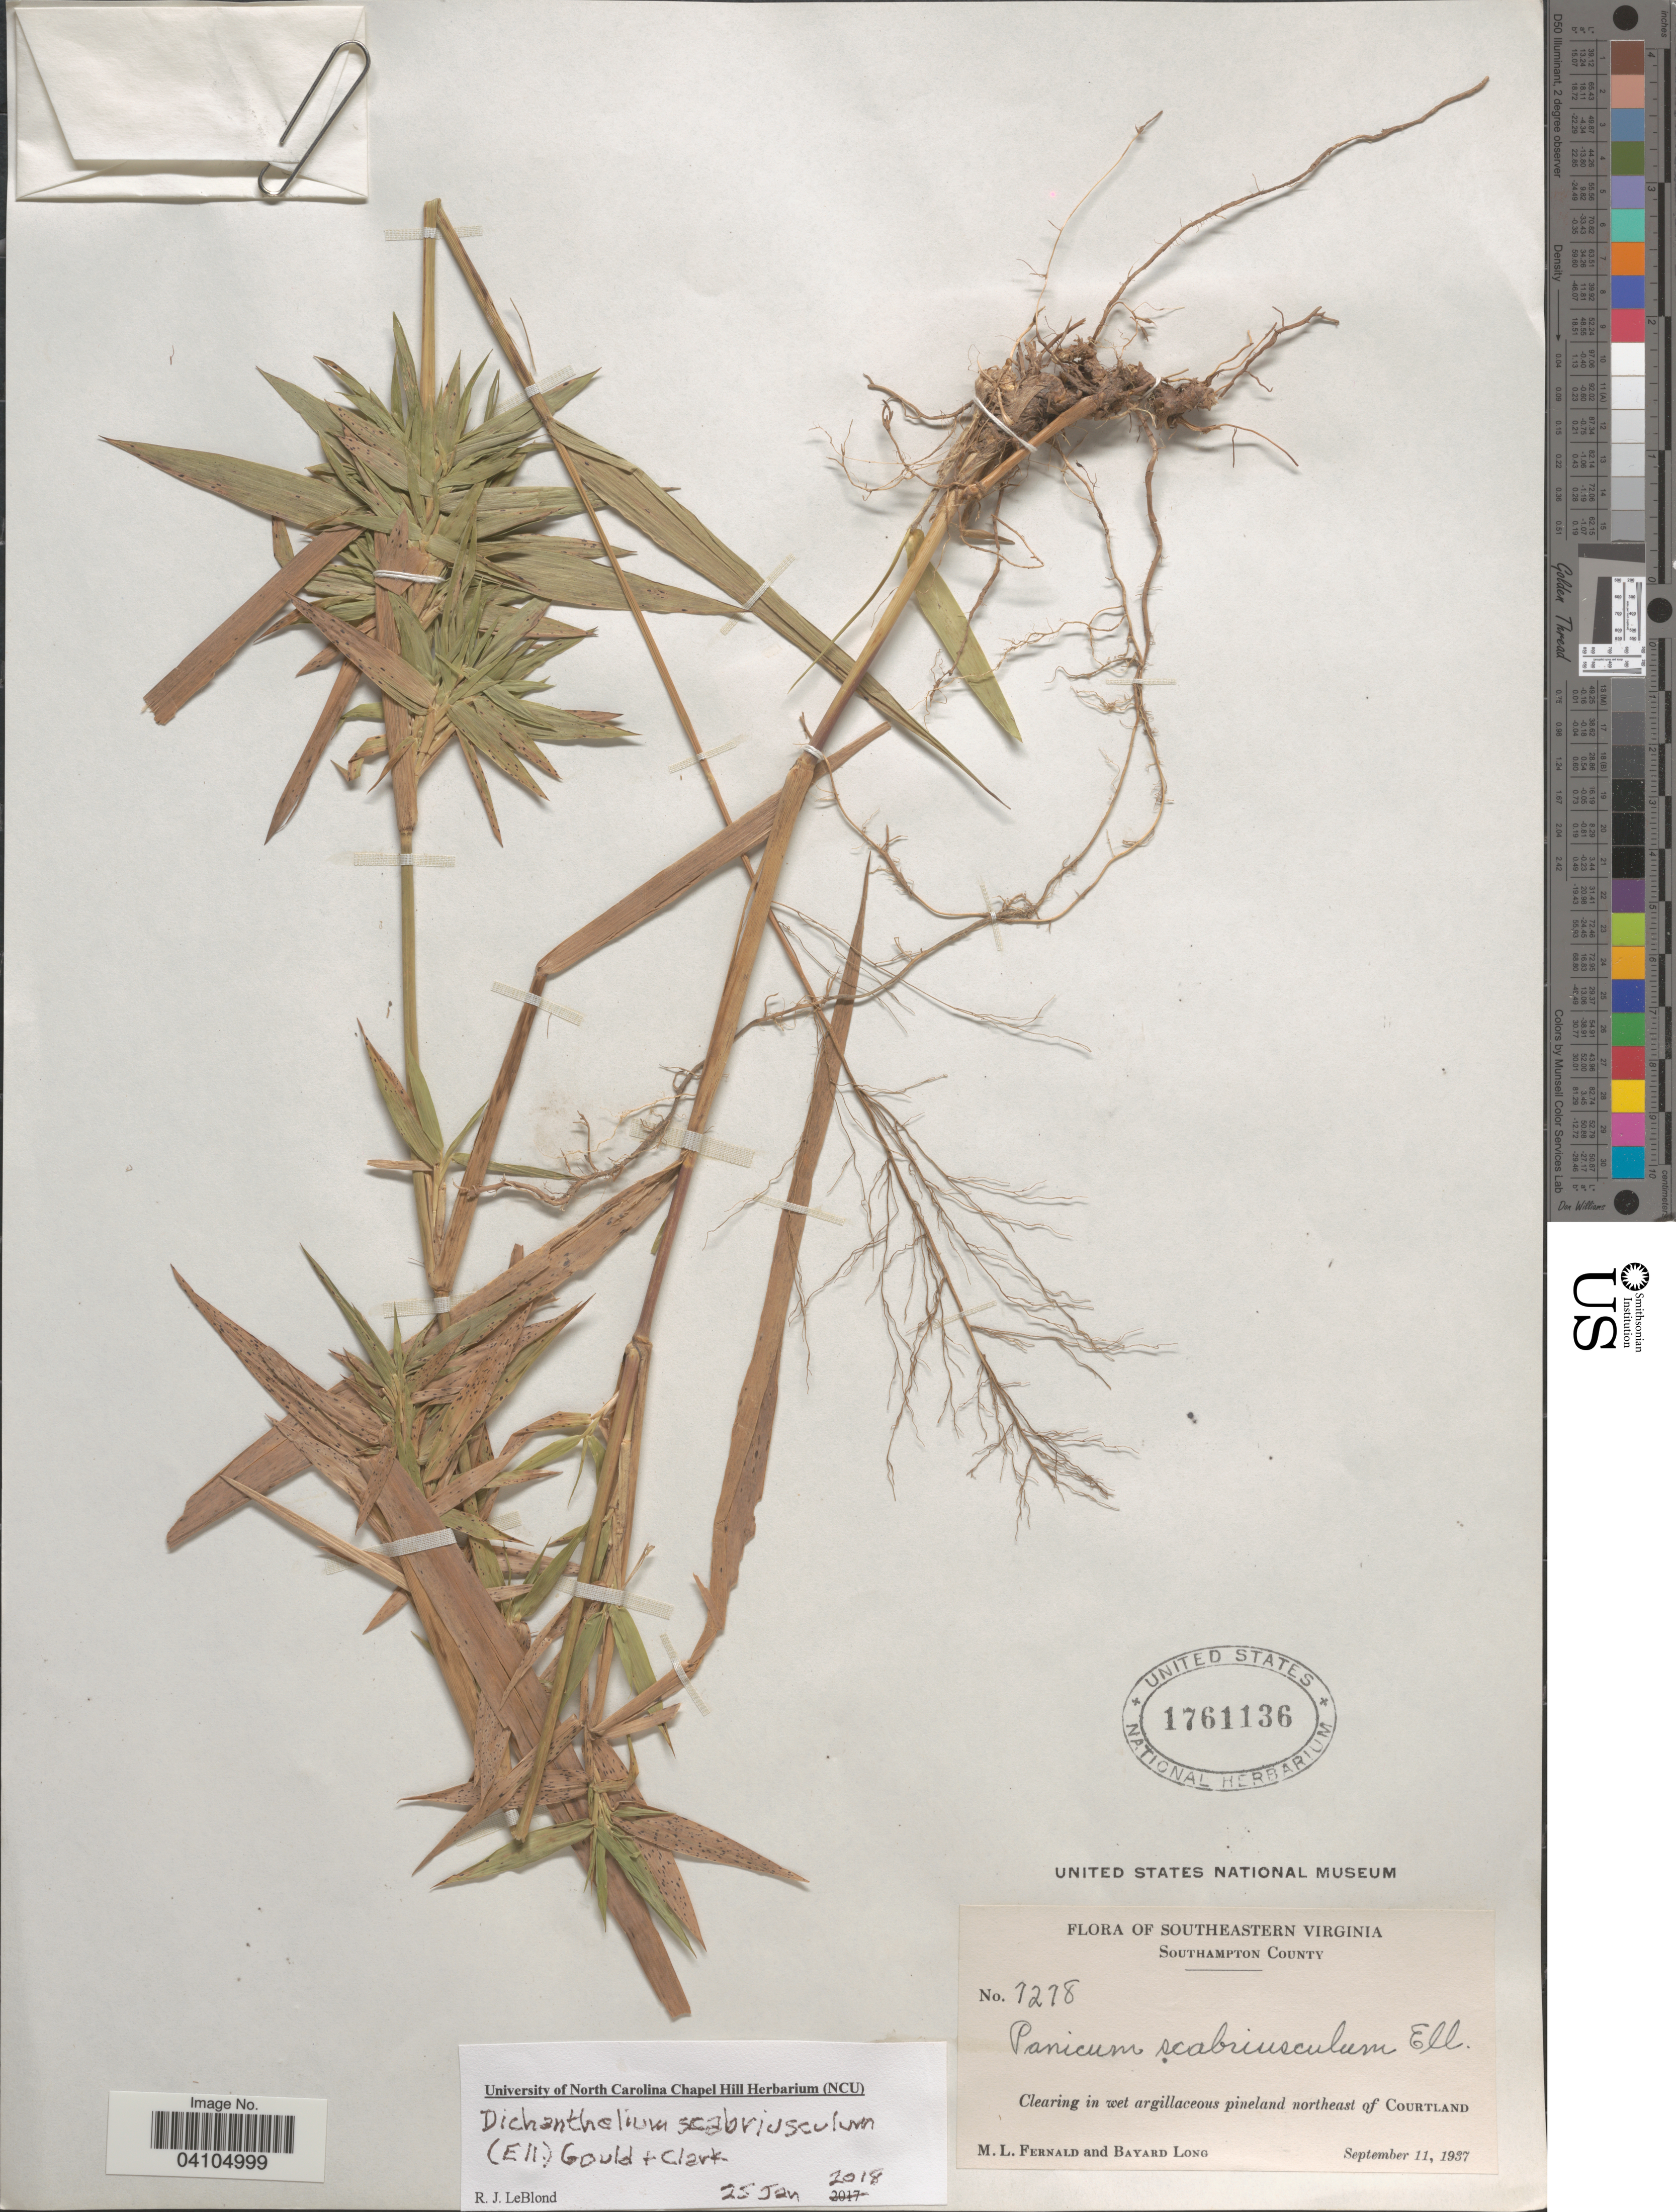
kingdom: Plantae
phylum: Tracheophyta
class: Liliopsida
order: Poales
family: Poaceae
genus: Dichanthelium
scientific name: Dichanthelium scabriusculum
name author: (Elliott) Gould & C.A. Clark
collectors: M. L. Fernald & B. Long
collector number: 7278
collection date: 1937-09-11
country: United States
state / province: Virginia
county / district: Southampton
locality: Southeastern Virginia. Southampton County. Northeast of Courtland.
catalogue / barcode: US 1761136